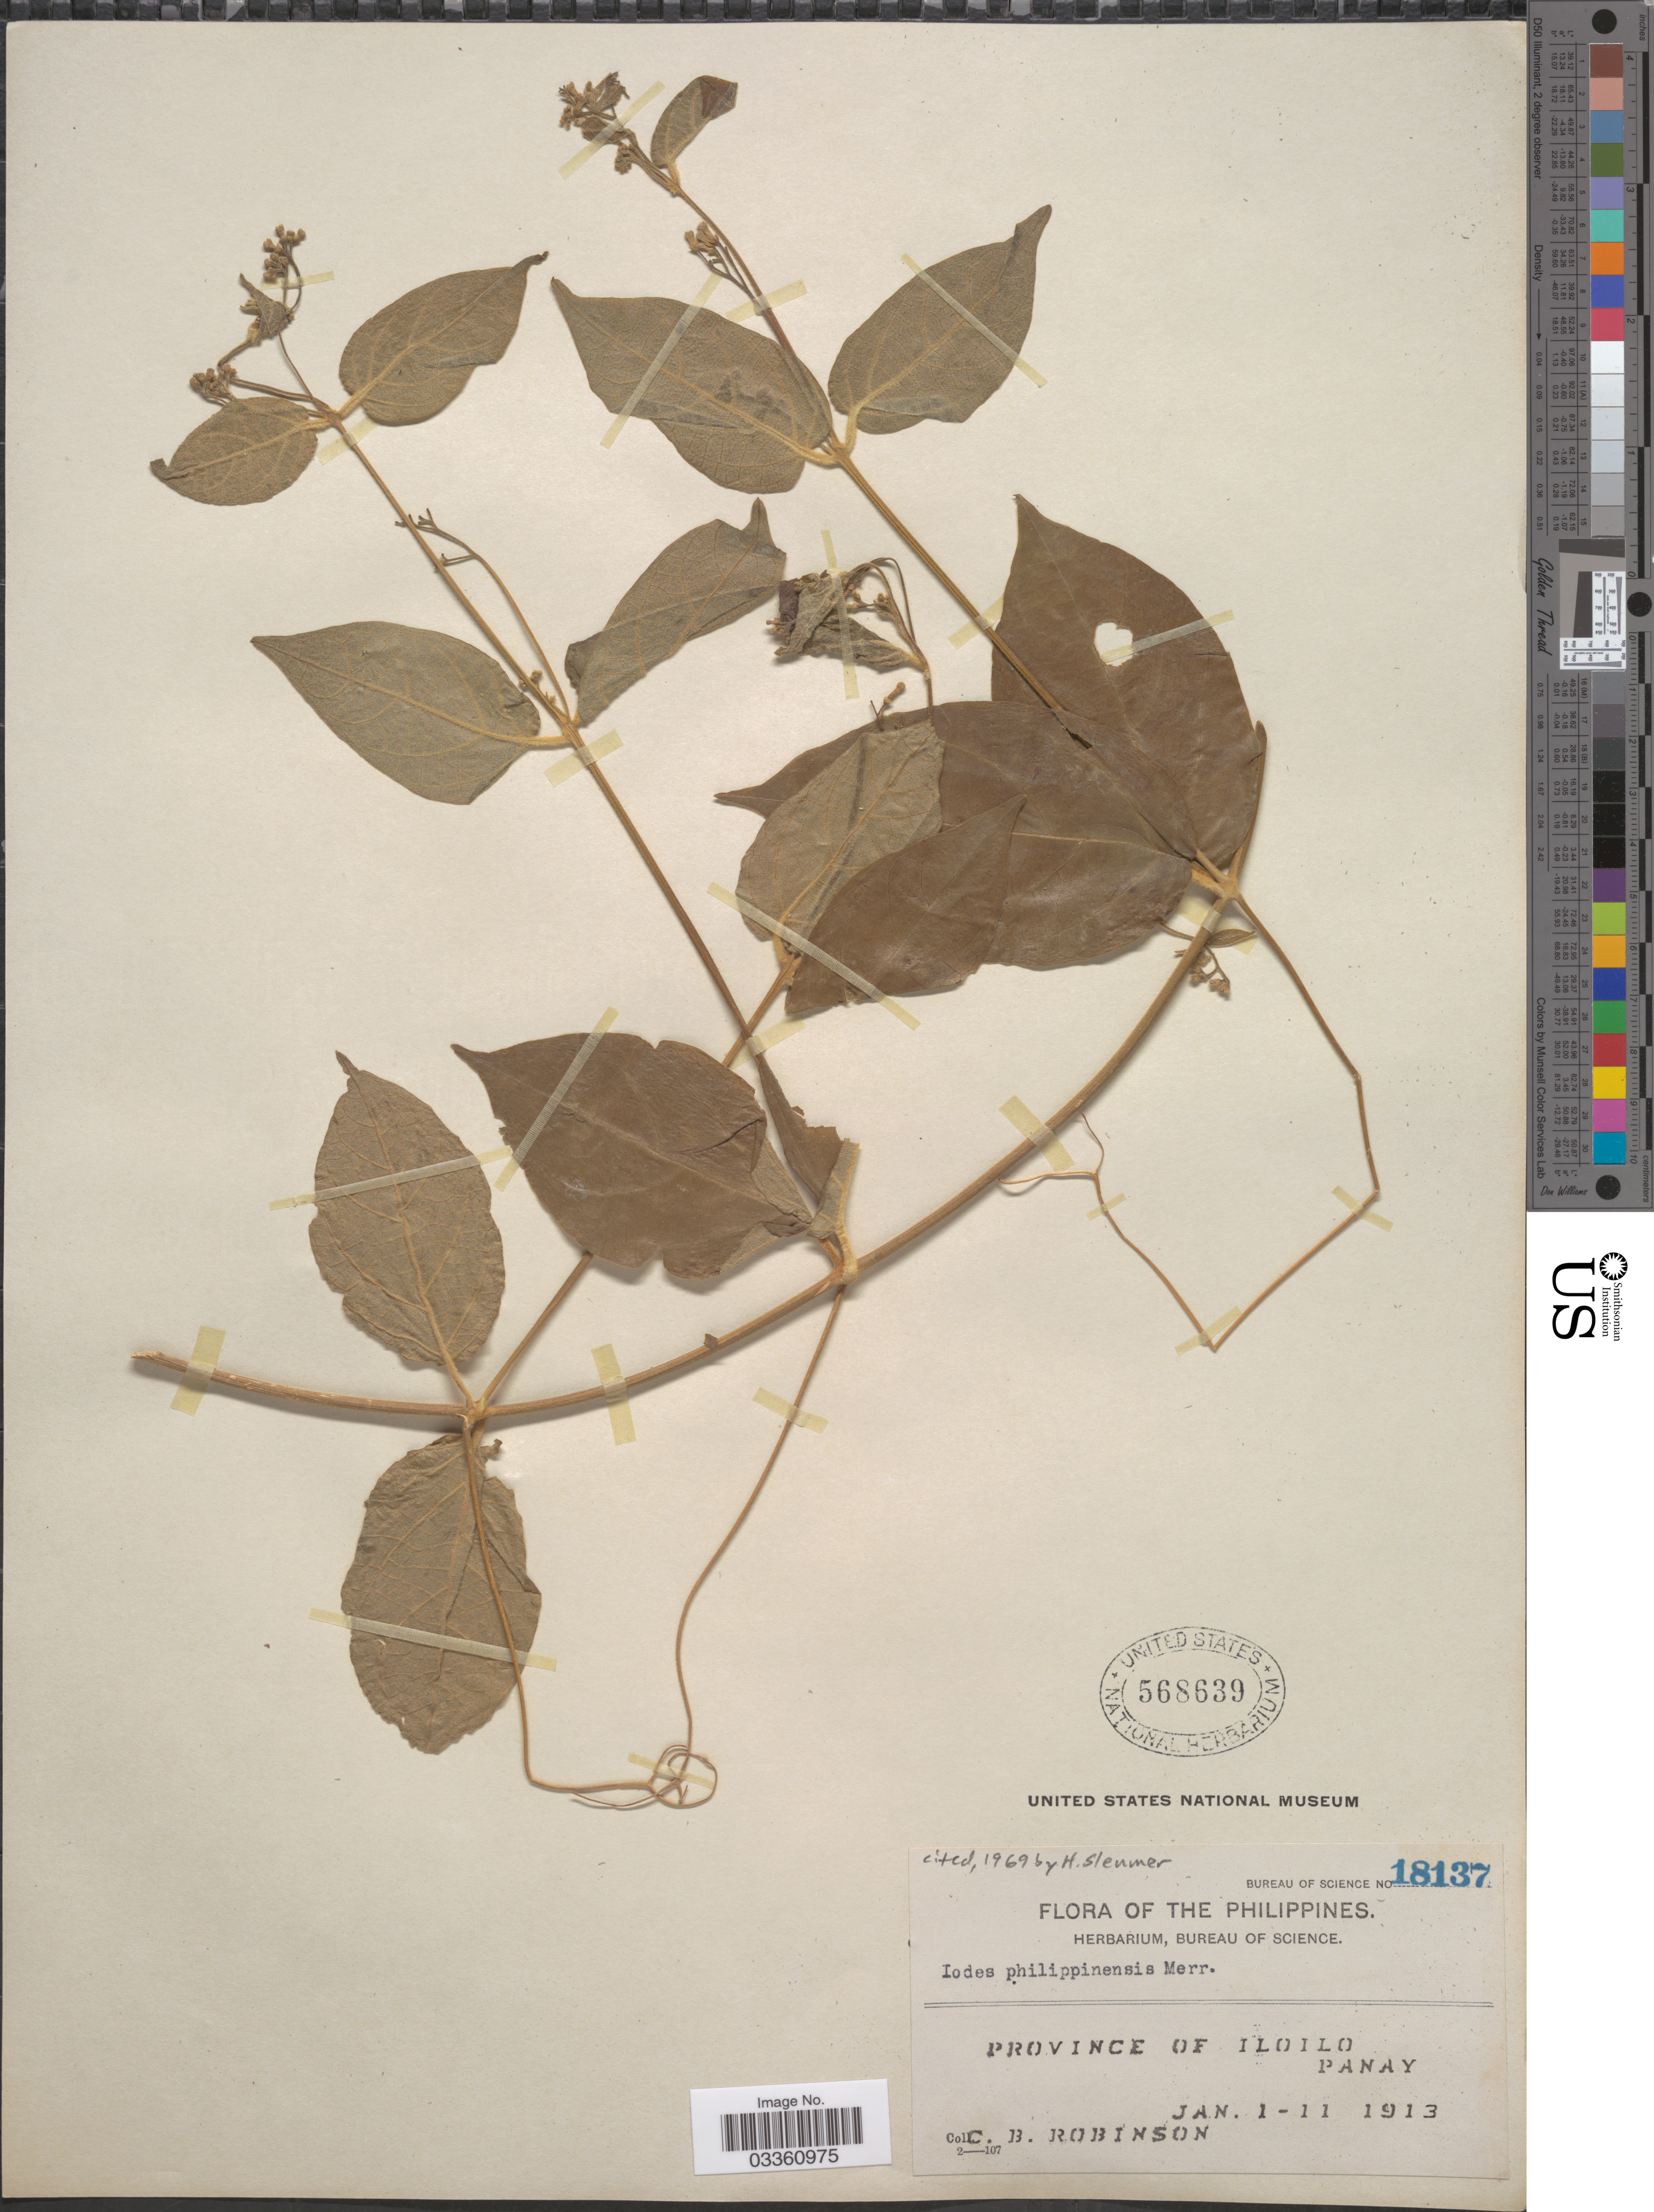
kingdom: Plantae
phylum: Tracheophyta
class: Magnoliopsida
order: Icacinales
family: Icacinaceae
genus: Iodes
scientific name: Iodes philippinensis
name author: Merr.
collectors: C. Robinson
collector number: Bureau of Science 18137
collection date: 1913-01-01/1913-01-11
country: Philippines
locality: Province of Iloilo. Panay.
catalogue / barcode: US 568639